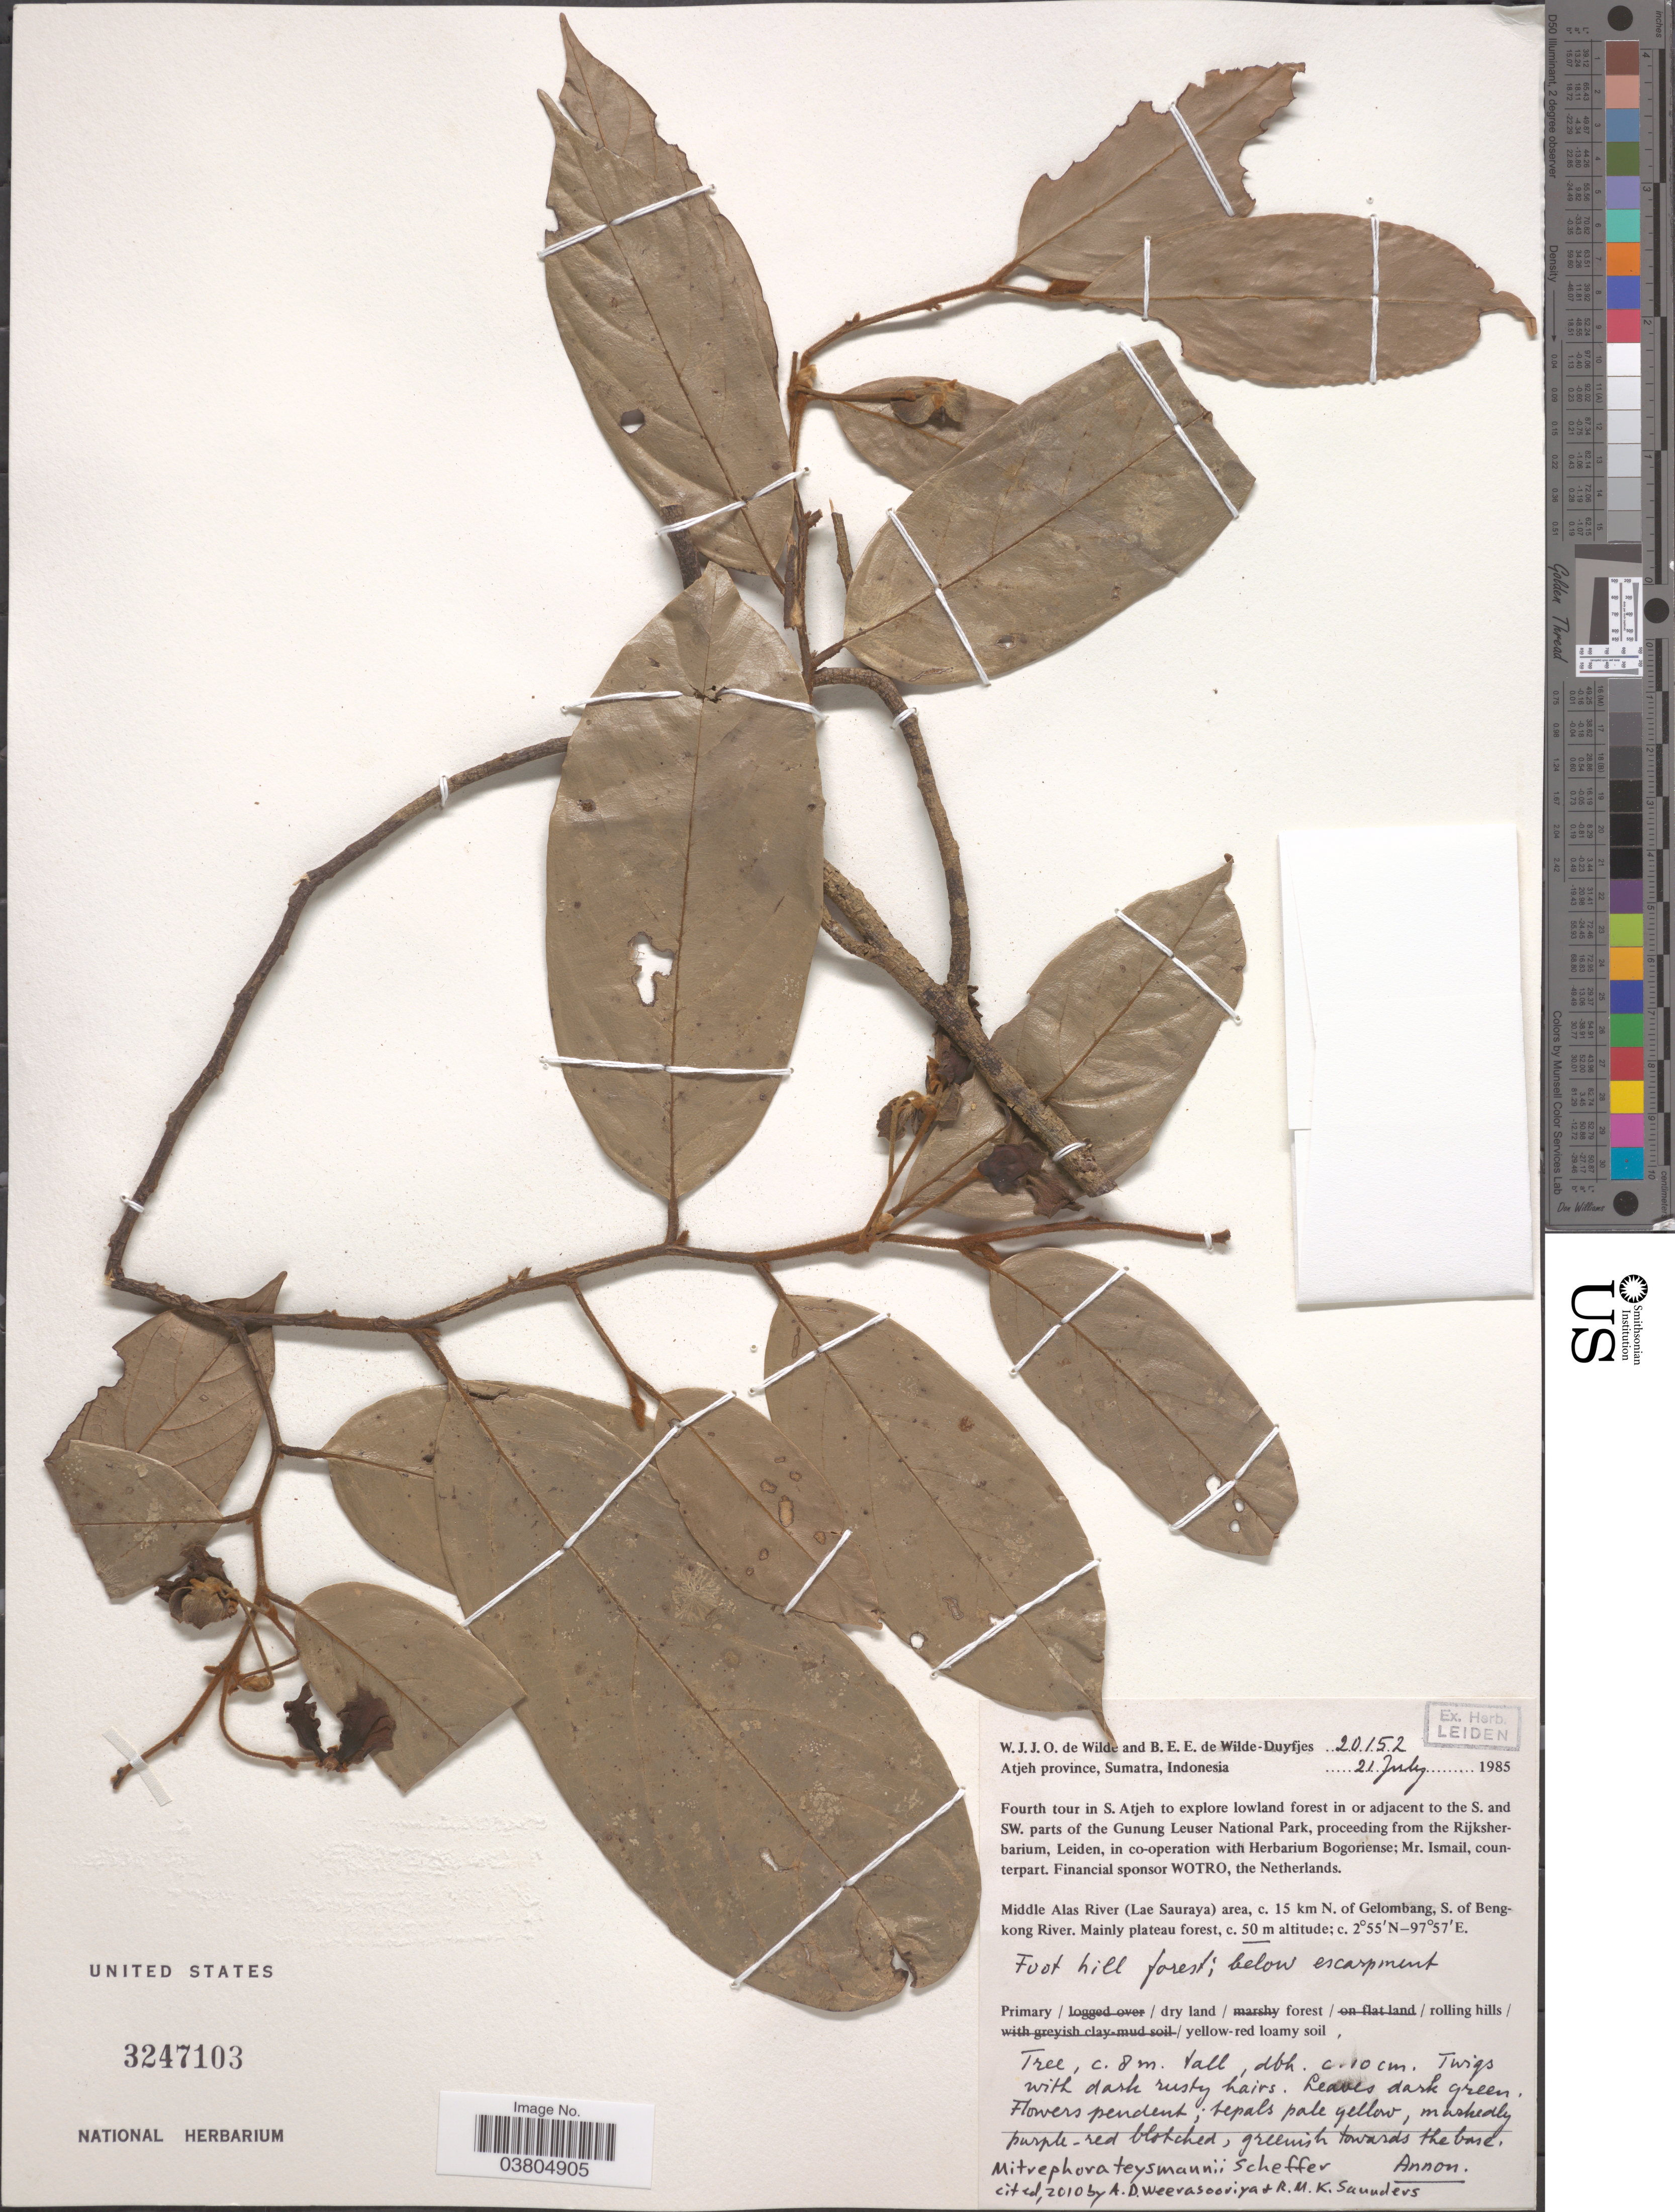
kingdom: Plantae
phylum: Tracheophyta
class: Magnoliopsida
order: Magnoliales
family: Annonaceae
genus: Mitrephora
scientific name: Mitrephora teysmannii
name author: Scheff.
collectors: W. J. de Wilde & B. E. de Wilde-Duyfjes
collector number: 20152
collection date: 1985-07-21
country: Indonesia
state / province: Sumatra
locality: Atjeh province. Fourth tour in S. Atjeh to explore lowland forest in or adjacent to the S. and SW. parts of the Gunung Leuser National Park. Middle Alas River (Lae Saurayaz) area, c. 15 km N. of Gelombang, S. of Bengkong River.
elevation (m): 50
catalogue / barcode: US 3247103